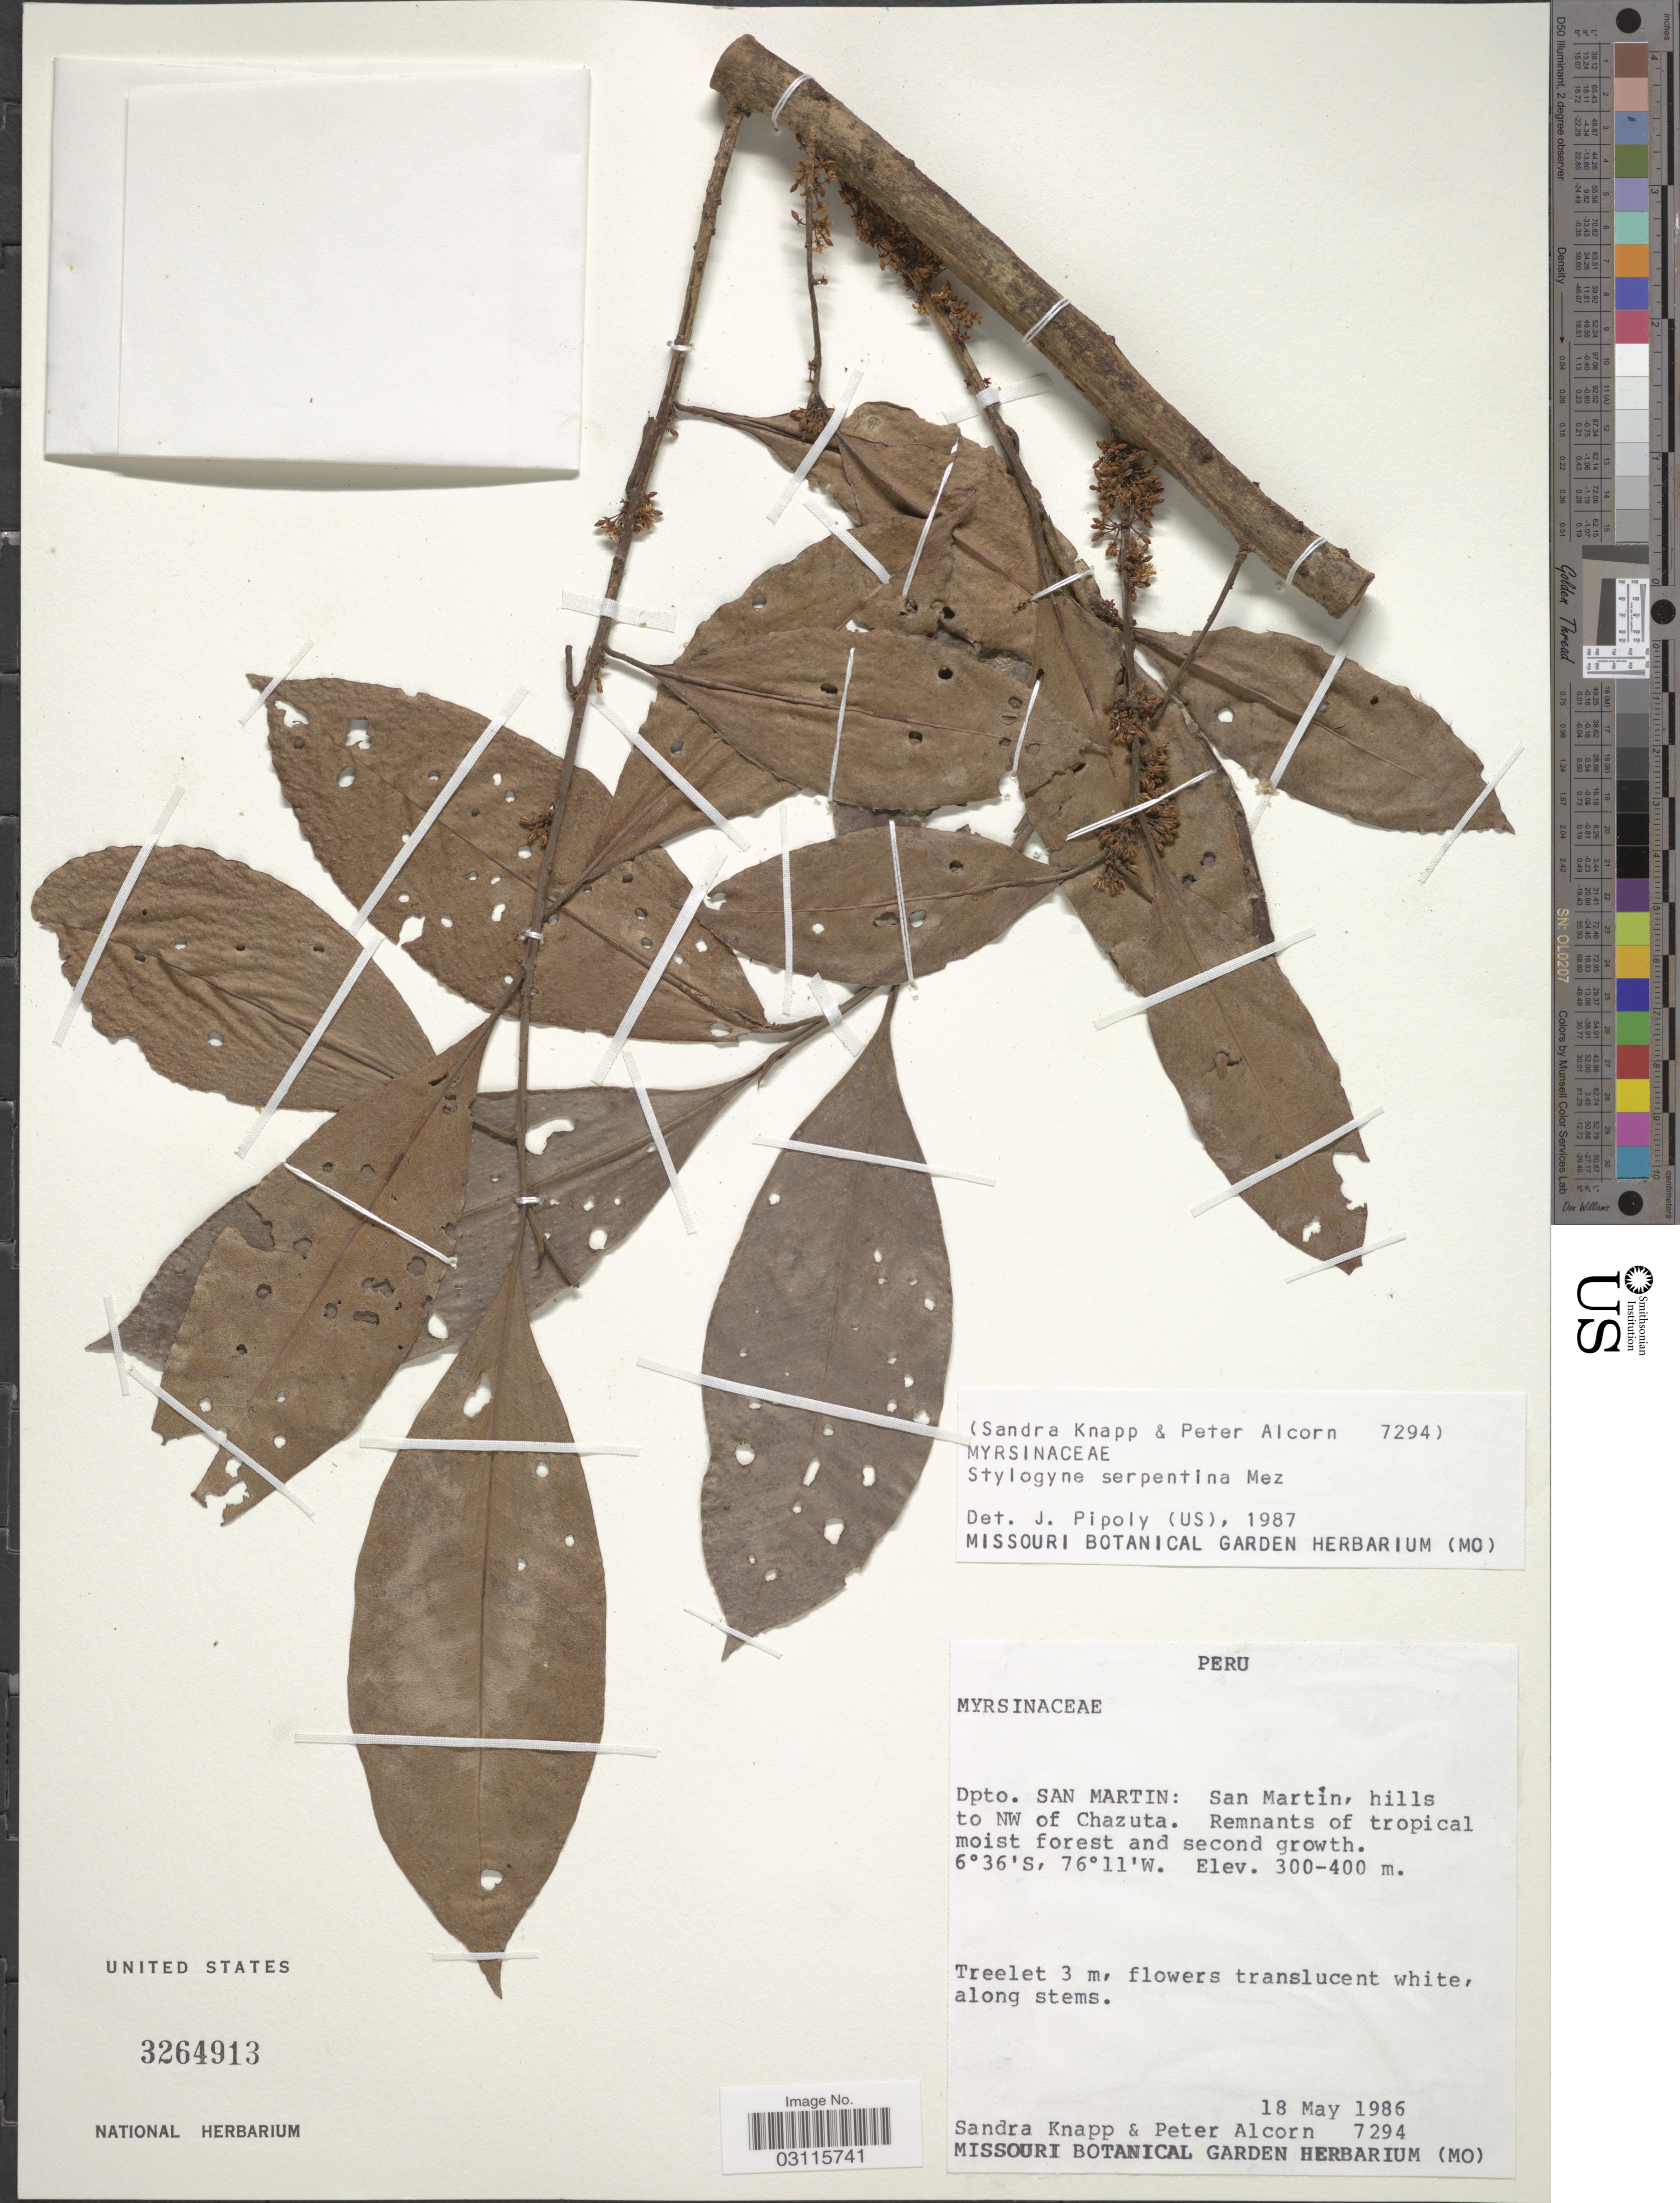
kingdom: Plantae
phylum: Tracheophyta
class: Magnoliopsida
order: Ericales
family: Primulaceae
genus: Stylogyne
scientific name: Stylogyne serpentina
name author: Mez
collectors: S. Knapp & P. Alcorn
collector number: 7294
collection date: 1986-05-18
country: Peru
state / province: San Martín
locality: Dpto. San Martin: San Martín, hills to NW of Chazuta.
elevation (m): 300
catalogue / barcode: US 3264913